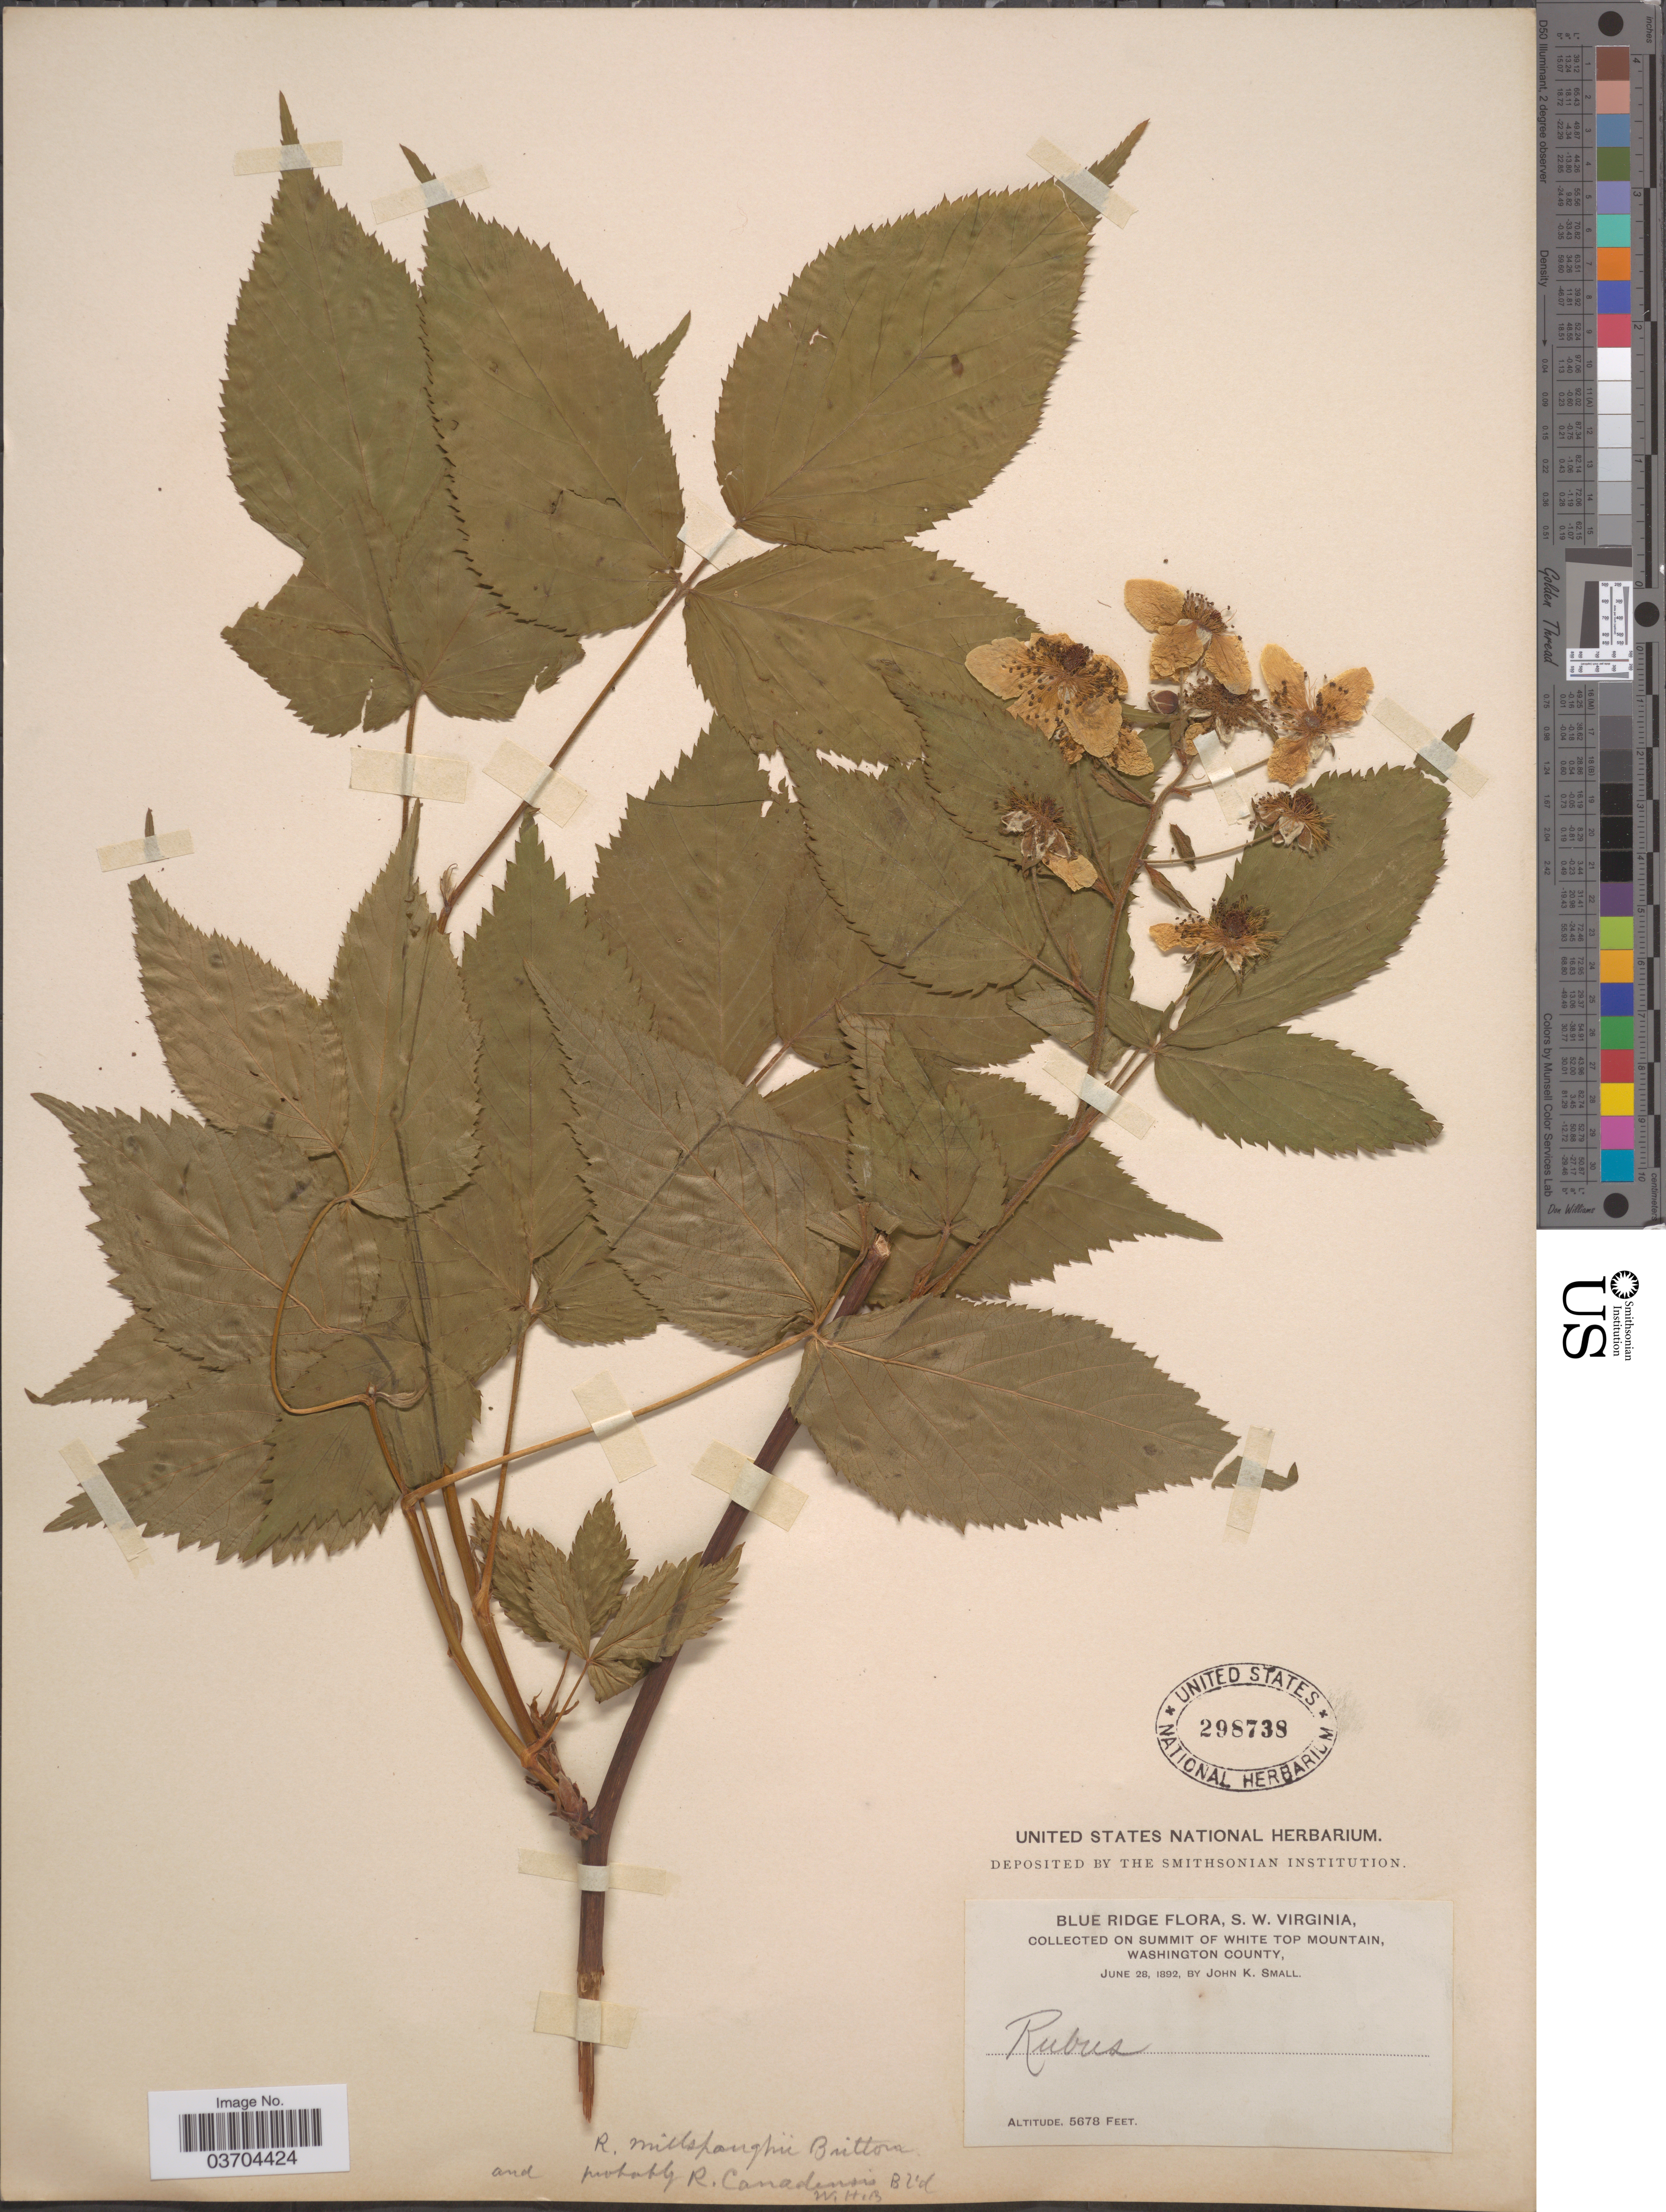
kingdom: Plantae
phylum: Tracheophyta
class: Magnoliopsida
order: Rosales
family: Rosaceae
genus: Rubus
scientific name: Rubus canadensis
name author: L.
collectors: J. K. Small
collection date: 1892-06-28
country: United States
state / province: Virginia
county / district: Washington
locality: Blue Ridge, S. W. Virginia. On Summit of White Top Mountain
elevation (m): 1731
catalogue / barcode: US 298738